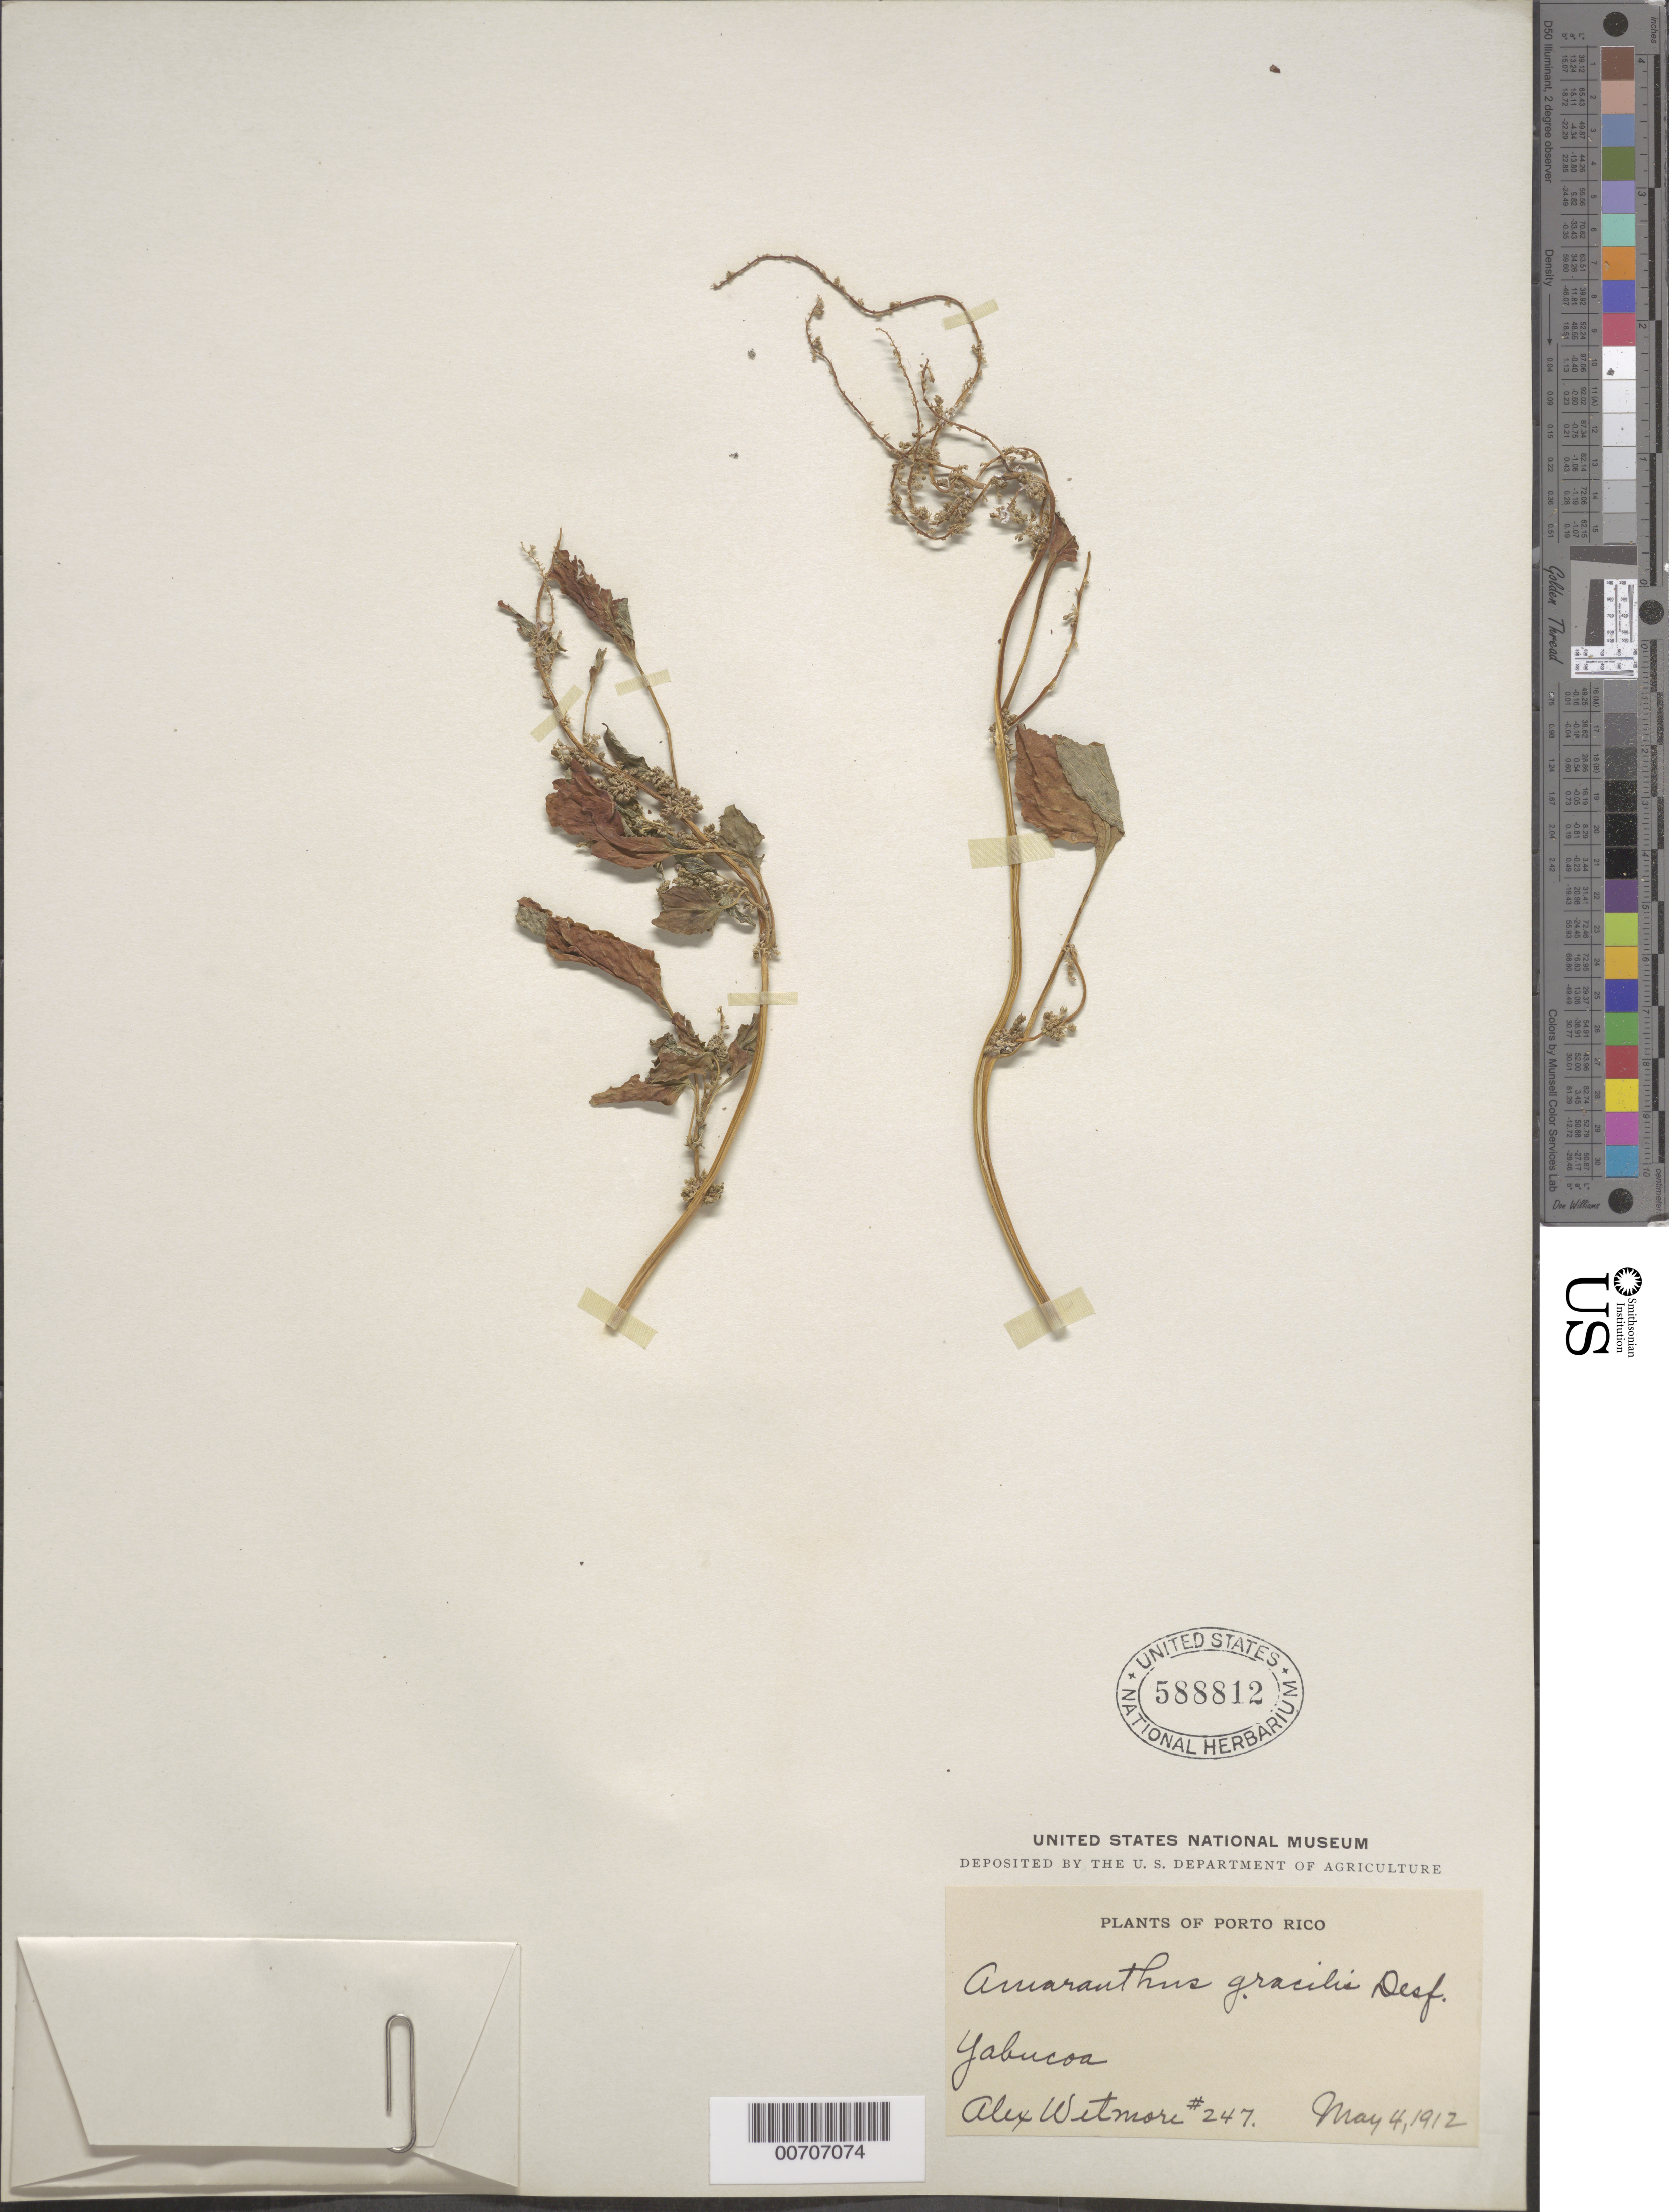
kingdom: Plantae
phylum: Tracheophyta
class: Magnoliopsida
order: Caryophyllales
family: Amaranthaceae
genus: Amaranthus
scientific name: Amaranthus gracilis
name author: Desf. ex Poir.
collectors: A. Wetmore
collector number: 247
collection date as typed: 04 May 1912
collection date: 1912-05-04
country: Puerto Rico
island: Greater Antilles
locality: Yabucoa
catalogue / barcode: US 588812